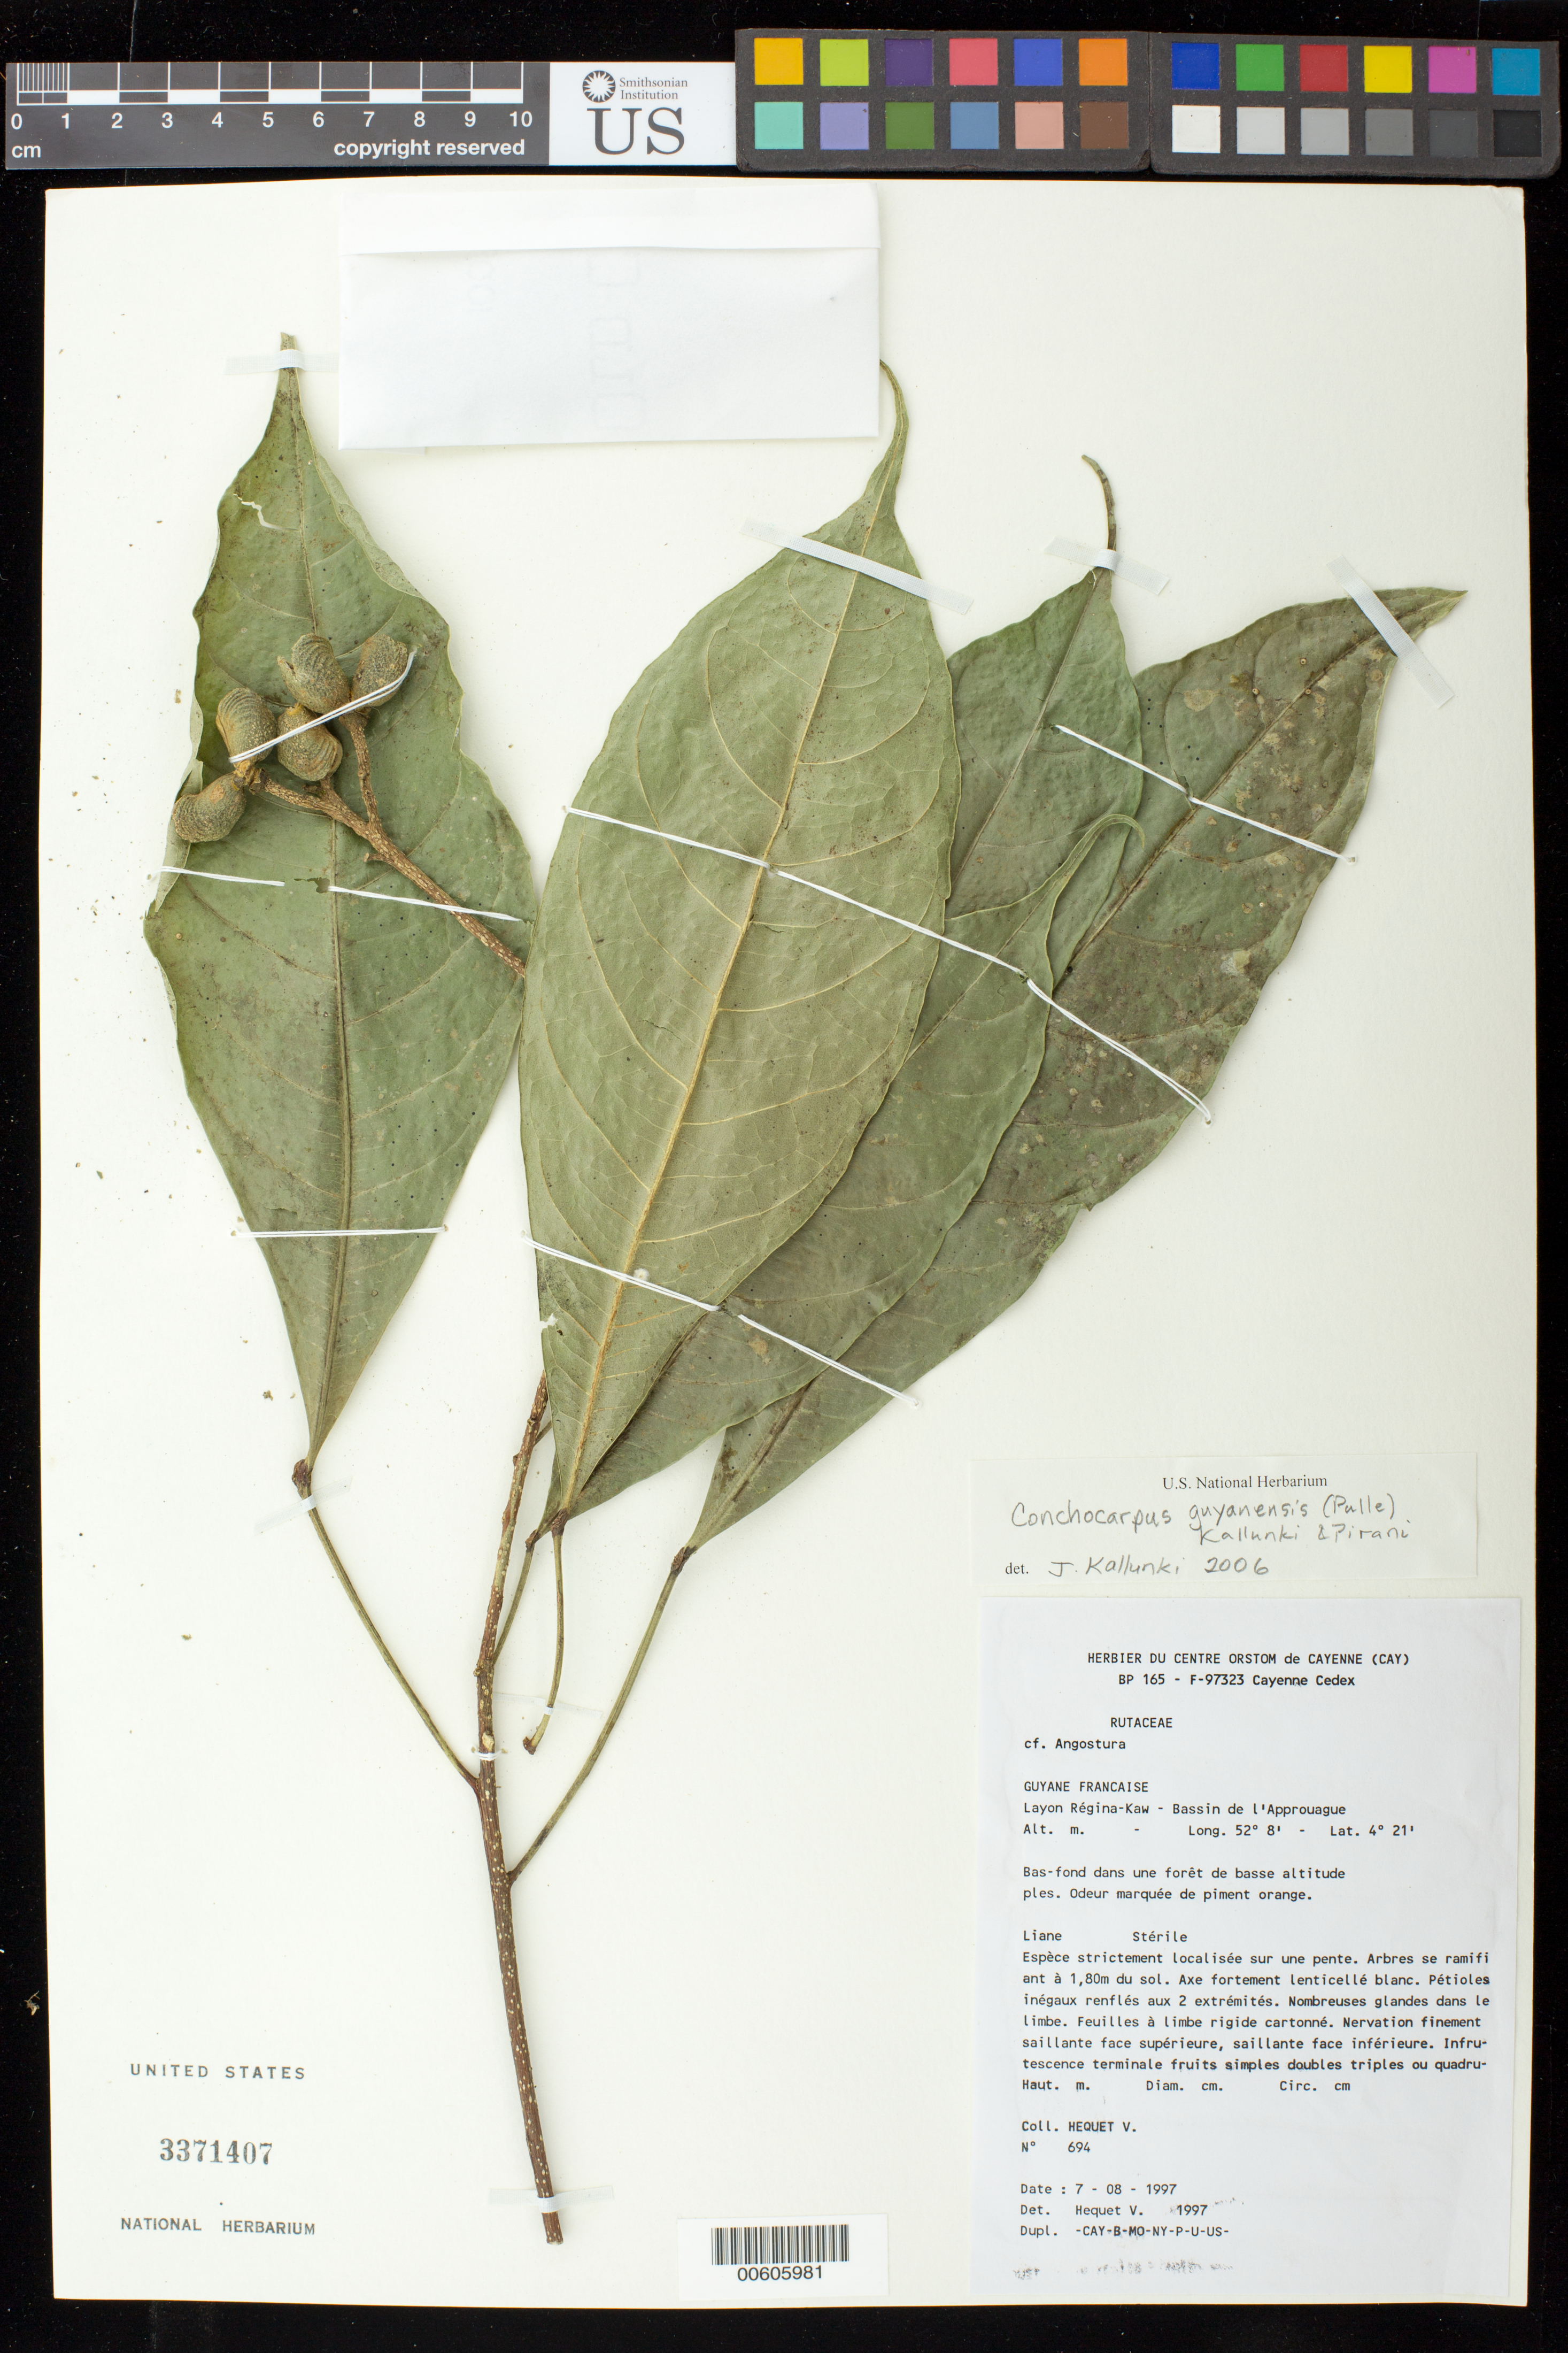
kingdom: Plantae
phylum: Tracheophyta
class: Magnoliopsida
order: Sapindales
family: Rutaceae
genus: Conchocarpus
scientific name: Conchocarpus guyanensis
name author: (Pulle) Kallunki & Pirani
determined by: Kallunki, Jacquelyn A.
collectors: V. Hequet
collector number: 694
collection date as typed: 7-Aug-97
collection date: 1997-08-07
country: French Guiana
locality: Bassin de l'Approuague, Layon Régina de Kaw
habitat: Bas-fond dans une forêt de basse altitude; espèce strictement localisée sur une pente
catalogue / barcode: US 3371407